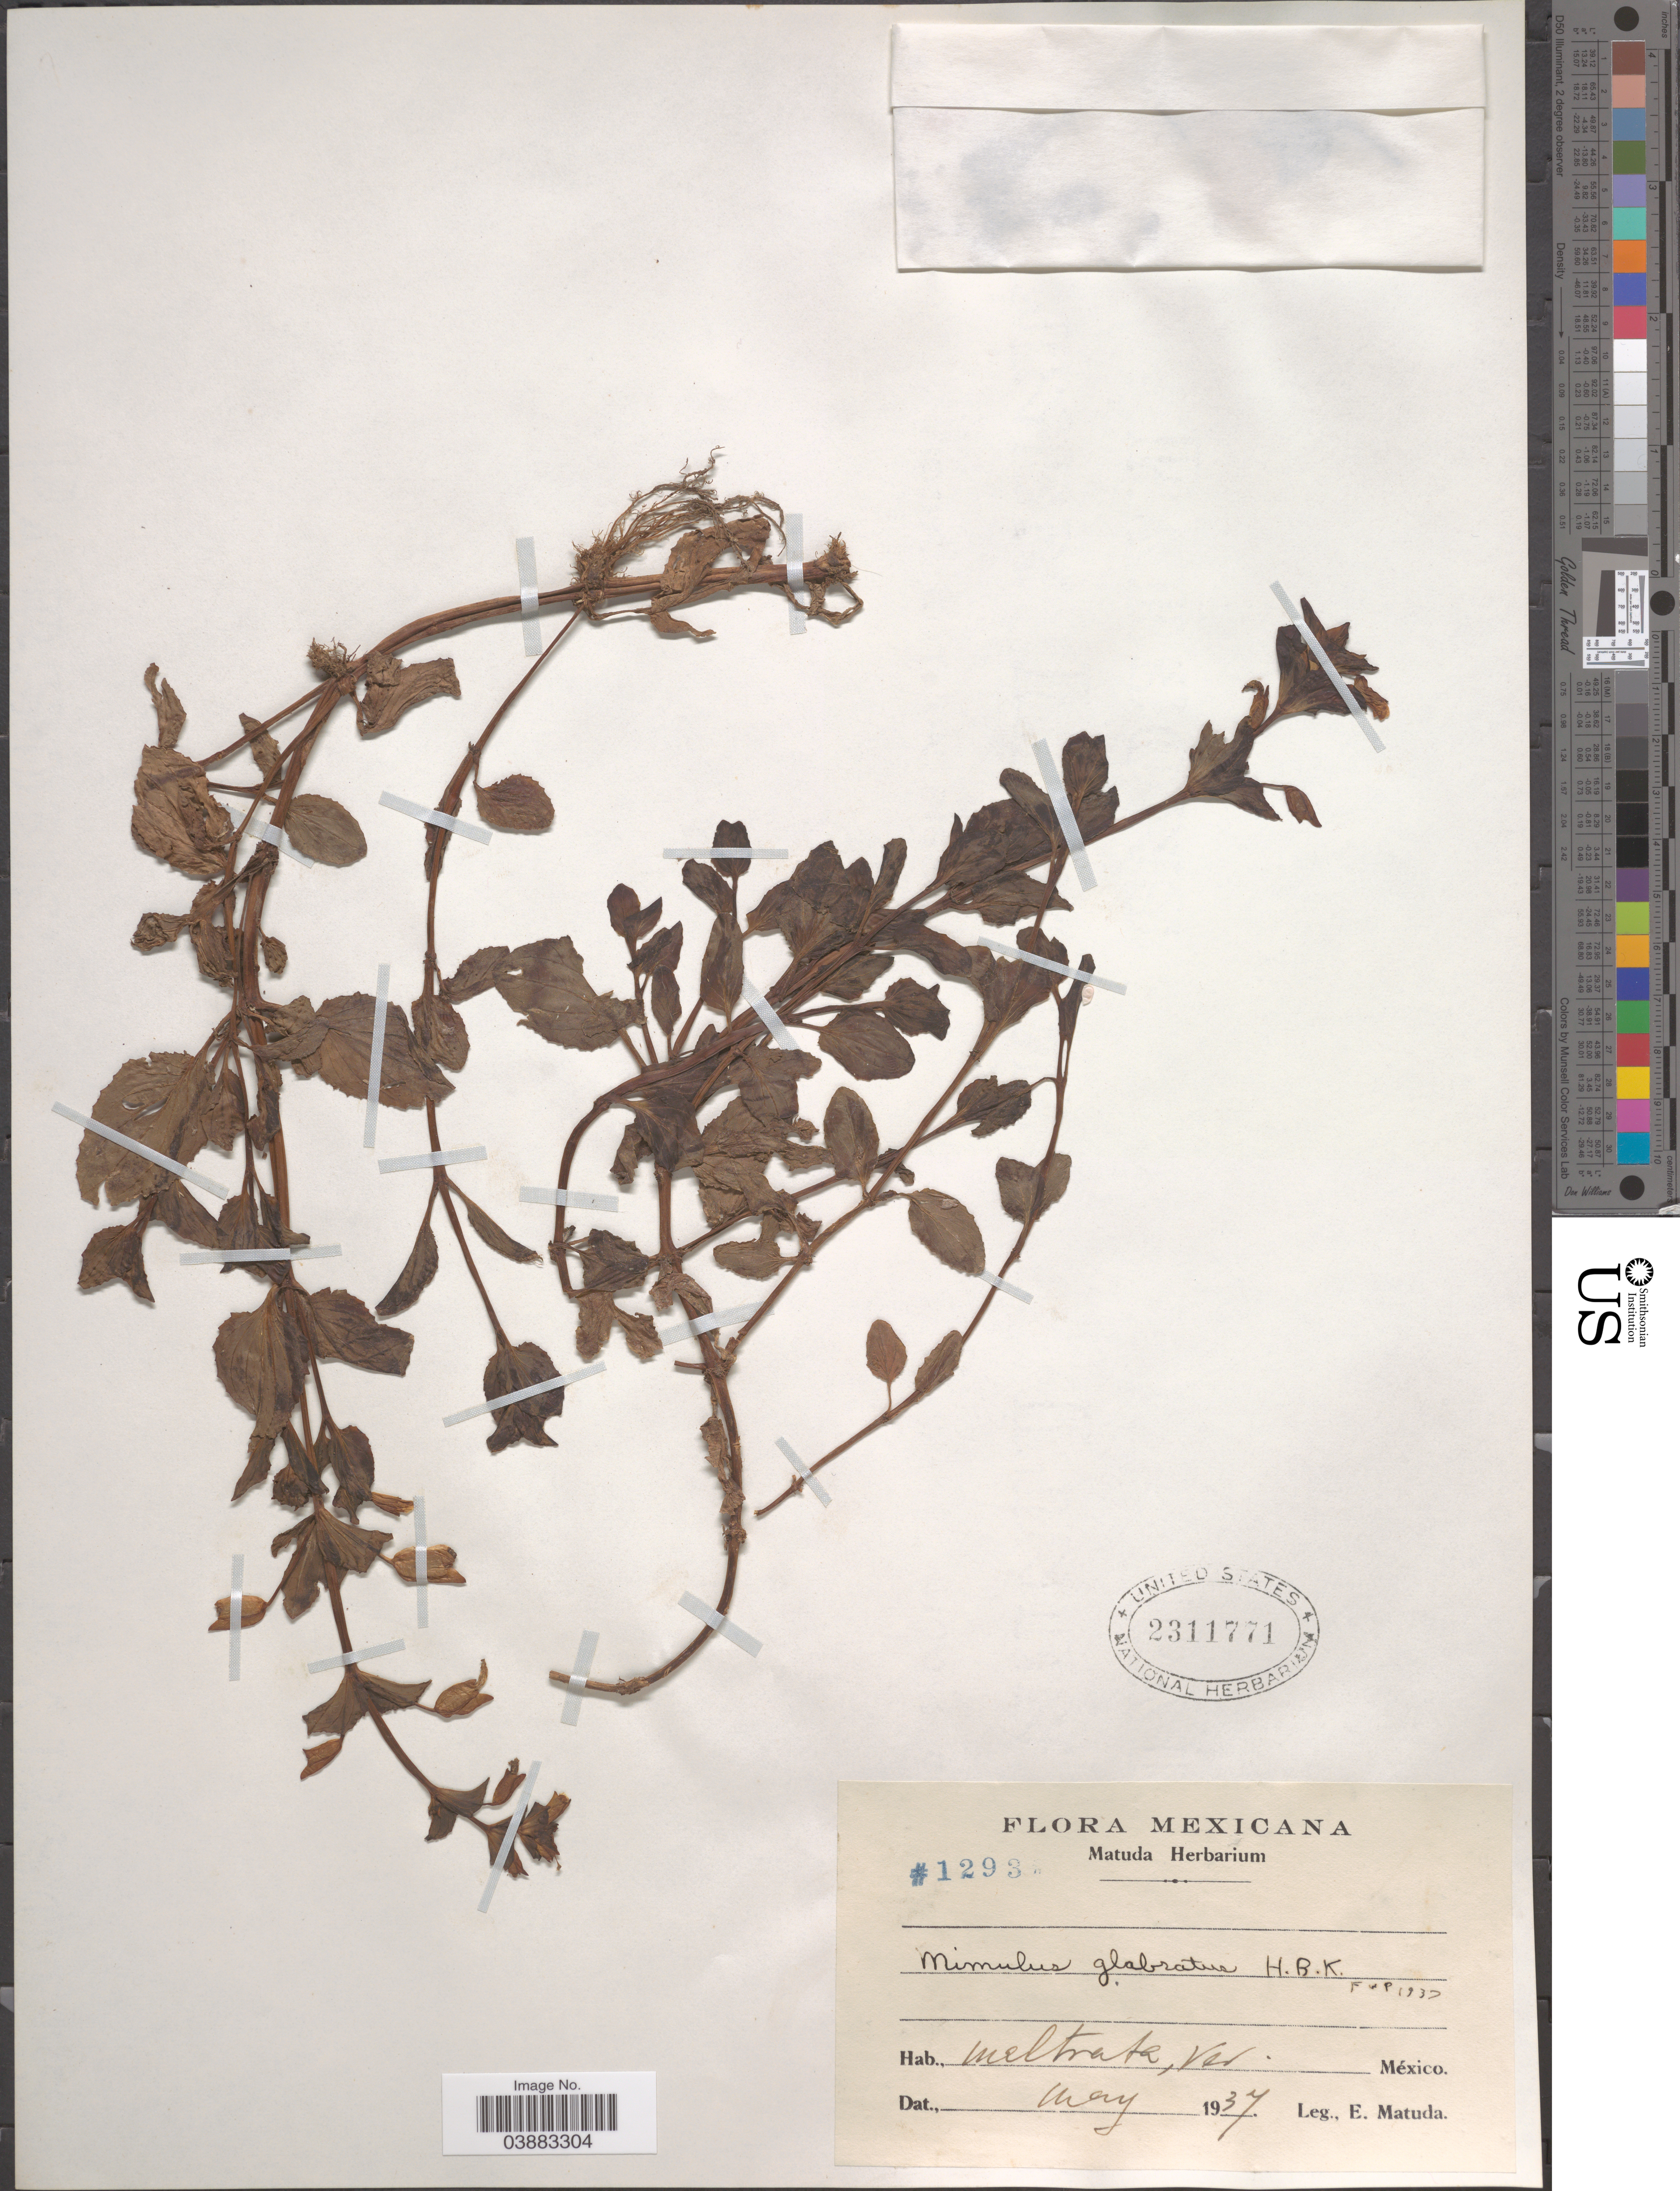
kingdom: Plantae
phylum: Tracheophyta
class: Magnoliopsida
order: Lamiales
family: Phrymaceae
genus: Mimulus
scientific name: Mimulus glabratus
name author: Kunth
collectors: E. Matuda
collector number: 1293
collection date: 1937-05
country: Mexico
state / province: Veracruz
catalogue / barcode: US 2311771